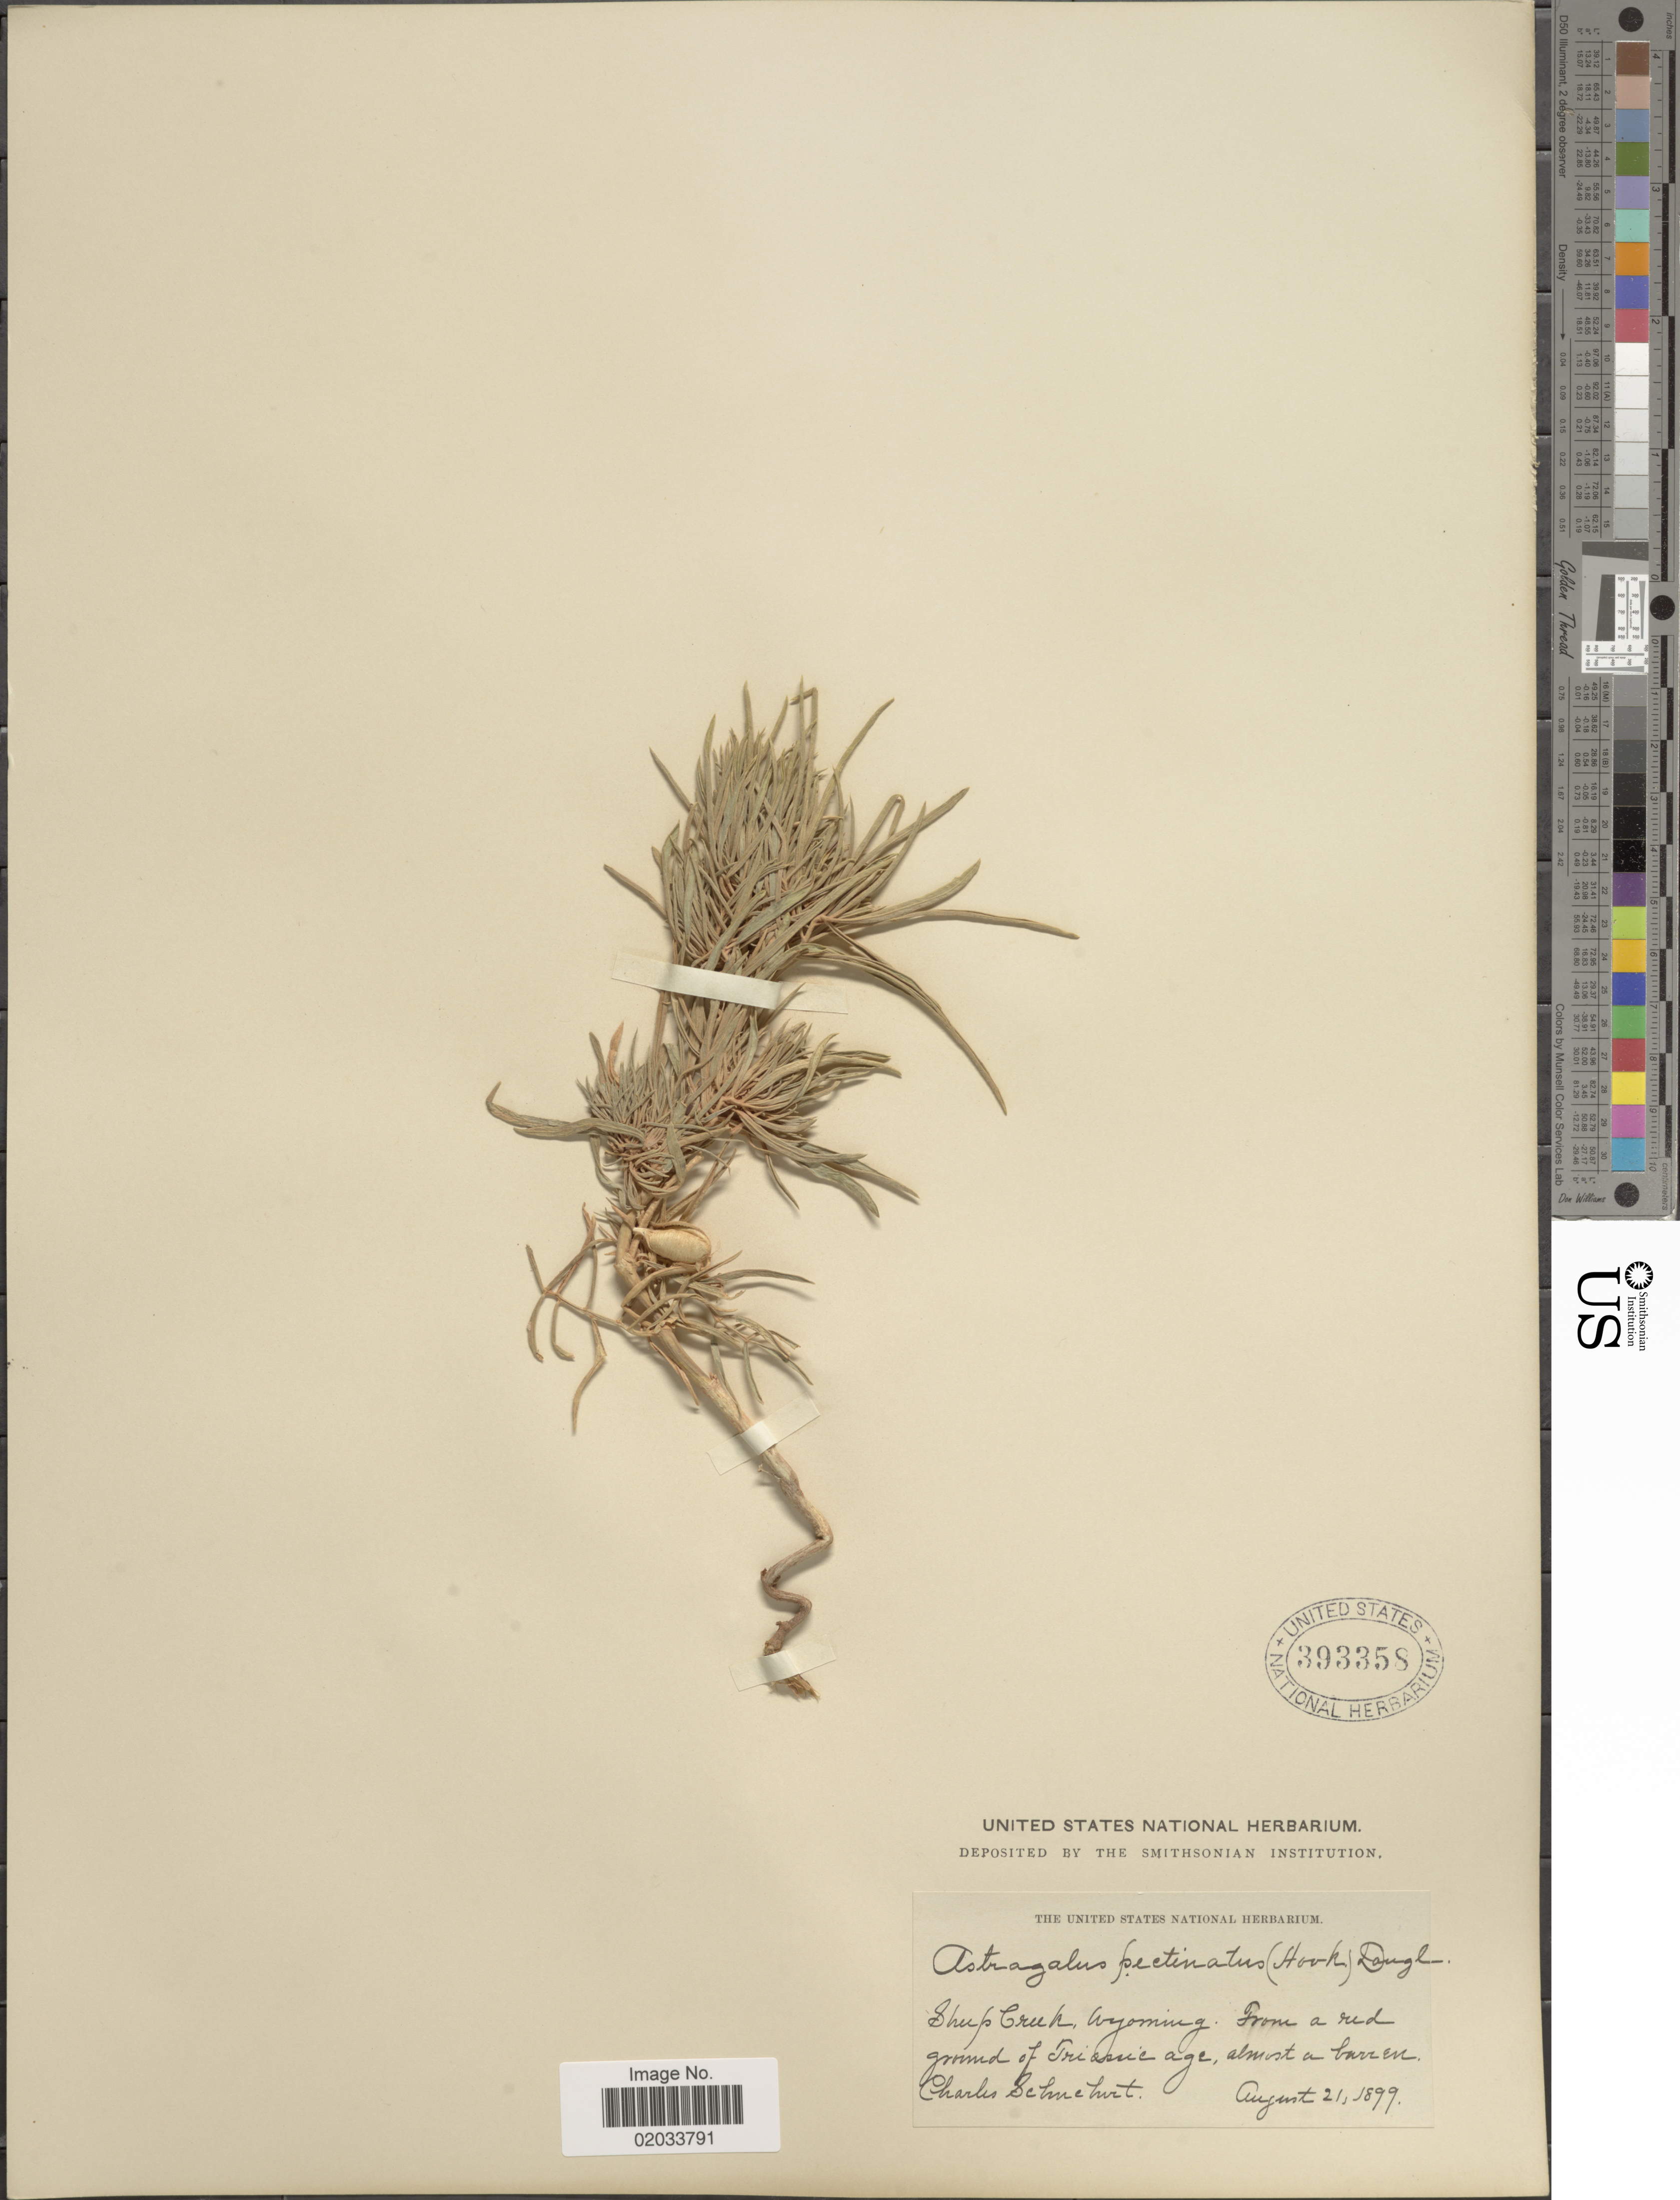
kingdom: Plantae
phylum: Tracheophyta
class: Magnoliopsida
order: Fabales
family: Fabaceae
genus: Astragalus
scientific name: Astragalus pectinatus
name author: (Hook.) G. Don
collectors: C. Schuchert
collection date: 1899-08-21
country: United States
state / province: Wyoming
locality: Sheep Creek.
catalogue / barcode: US 393358